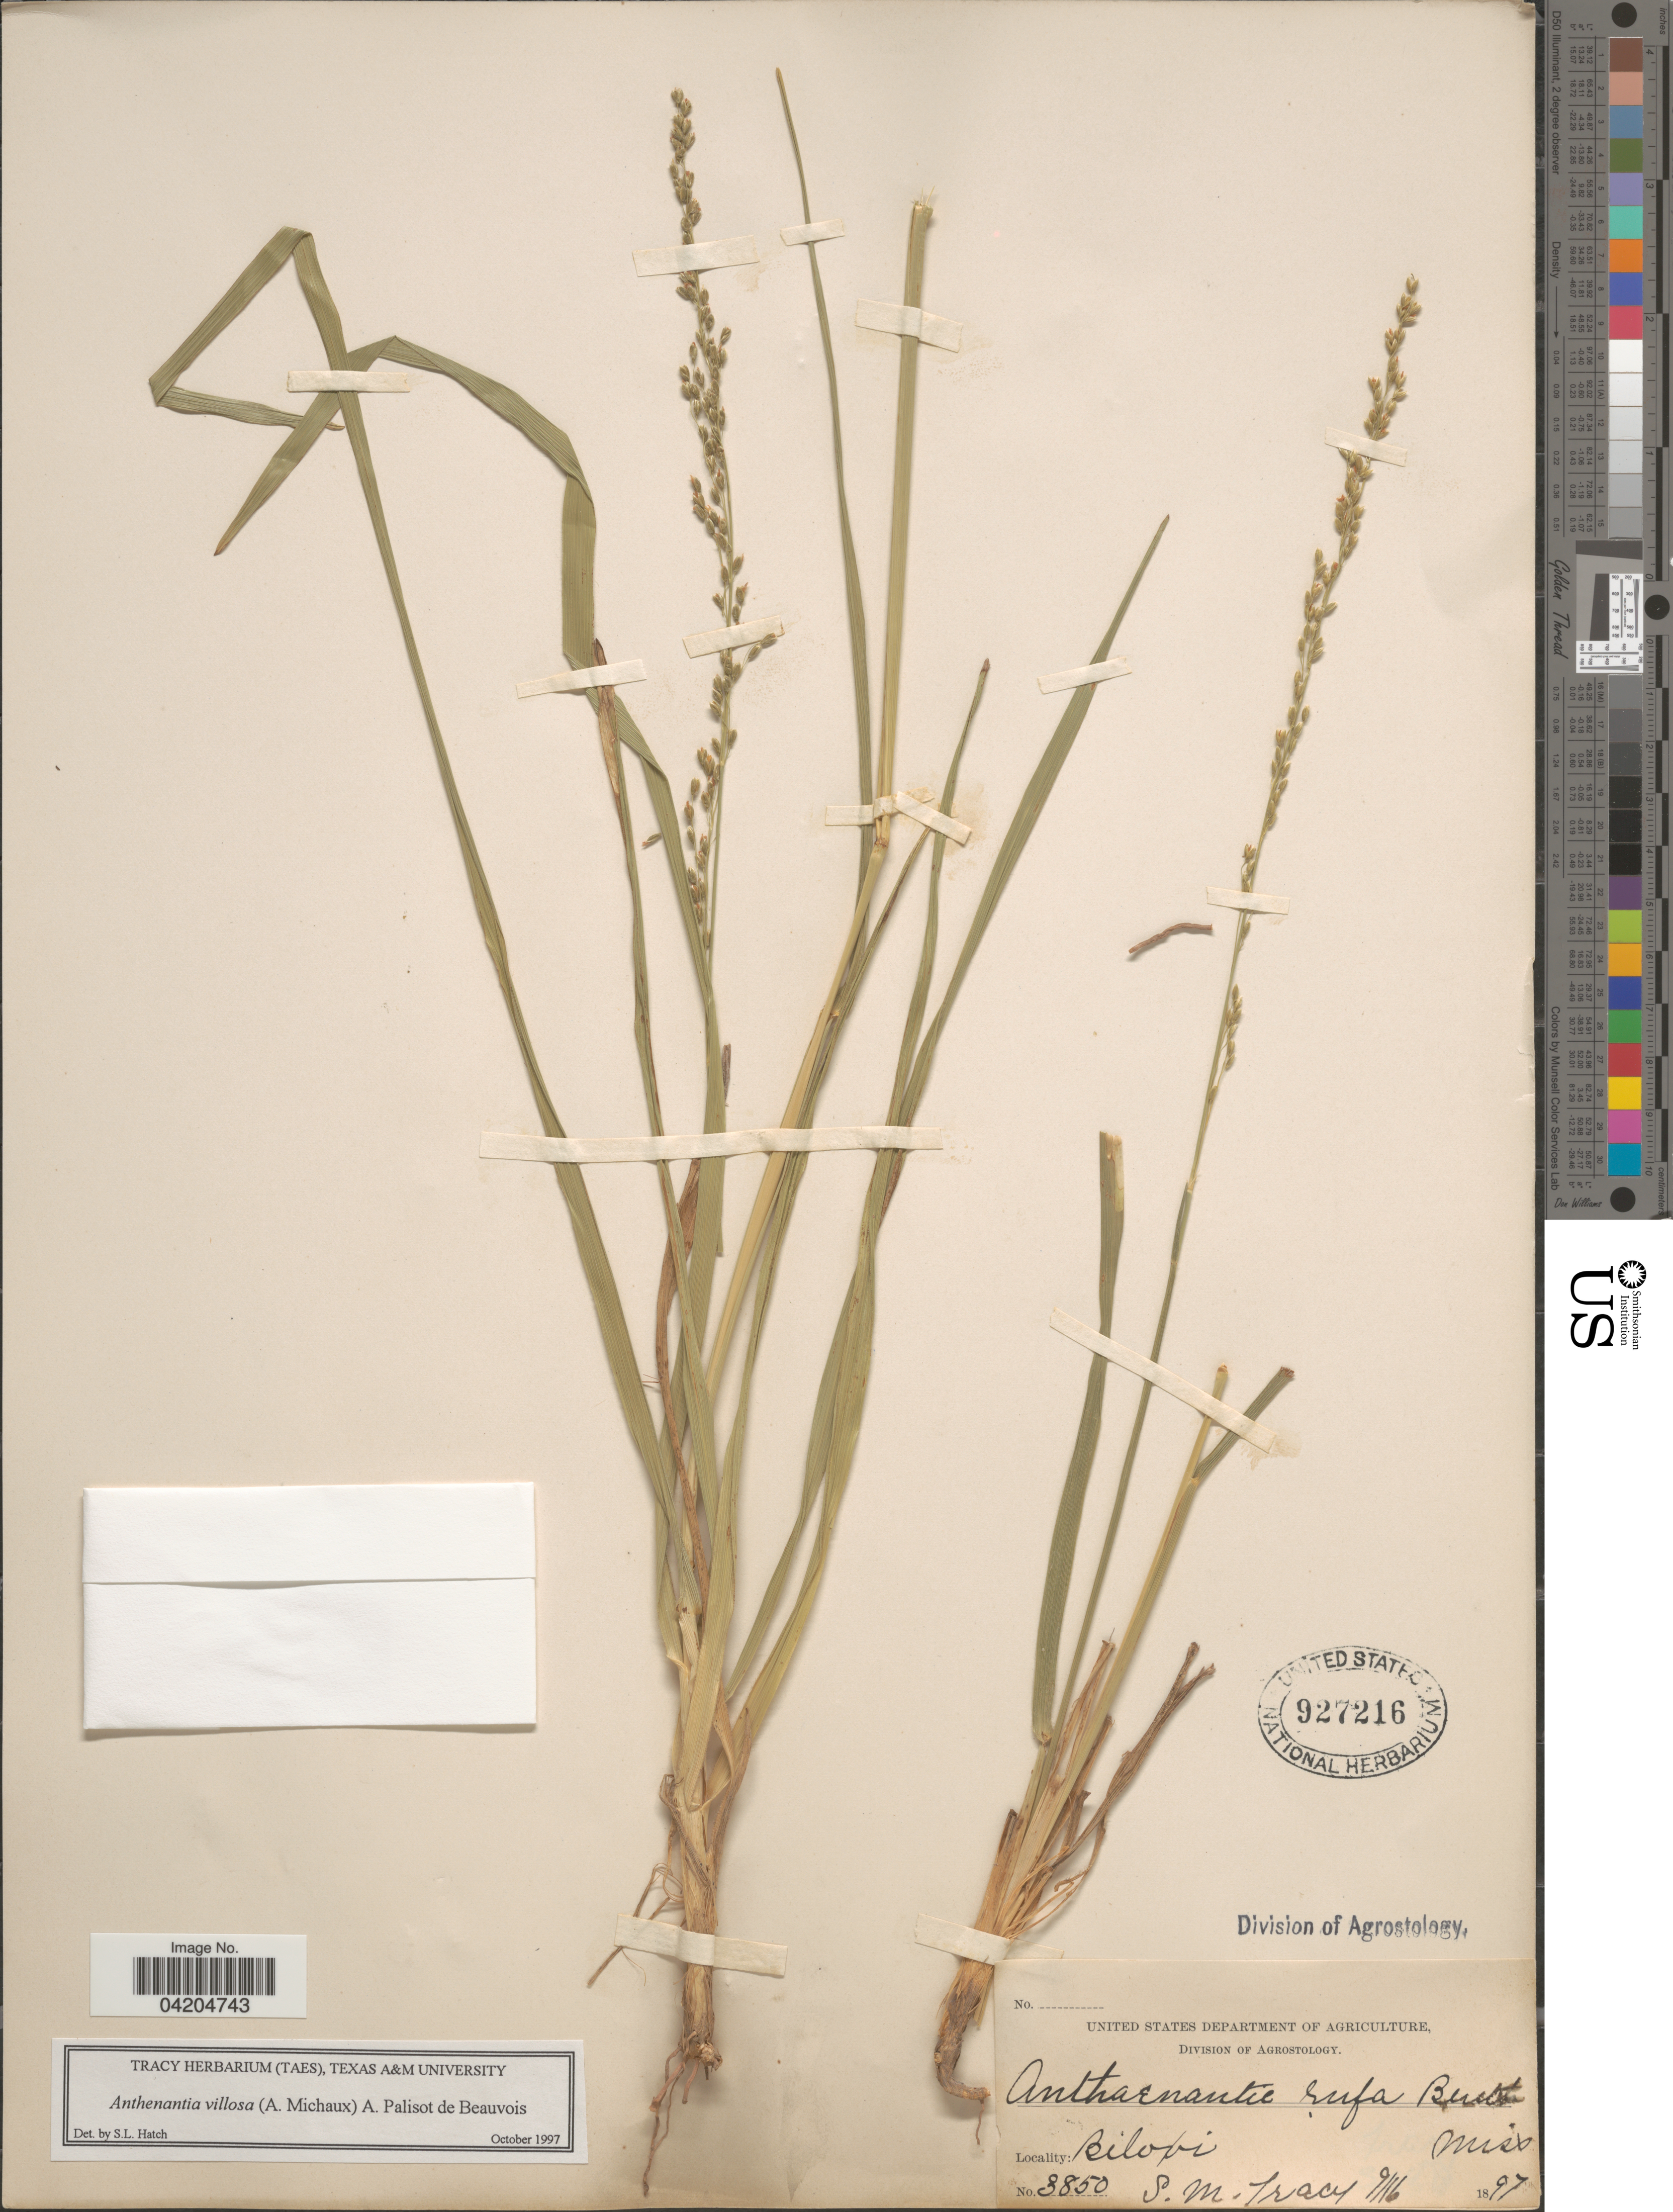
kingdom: Plantae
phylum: Tracheophyta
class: Liliopsida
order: Poales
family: Poaceae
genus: Anthaenantia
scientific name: Anthaenantia villosa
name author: (Michx.) P. Beauv.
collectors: S. M. Tracy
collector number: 3850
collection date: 1897-09-16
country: United States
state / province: Mississippi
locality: Biloxi.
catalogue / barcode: US 927216